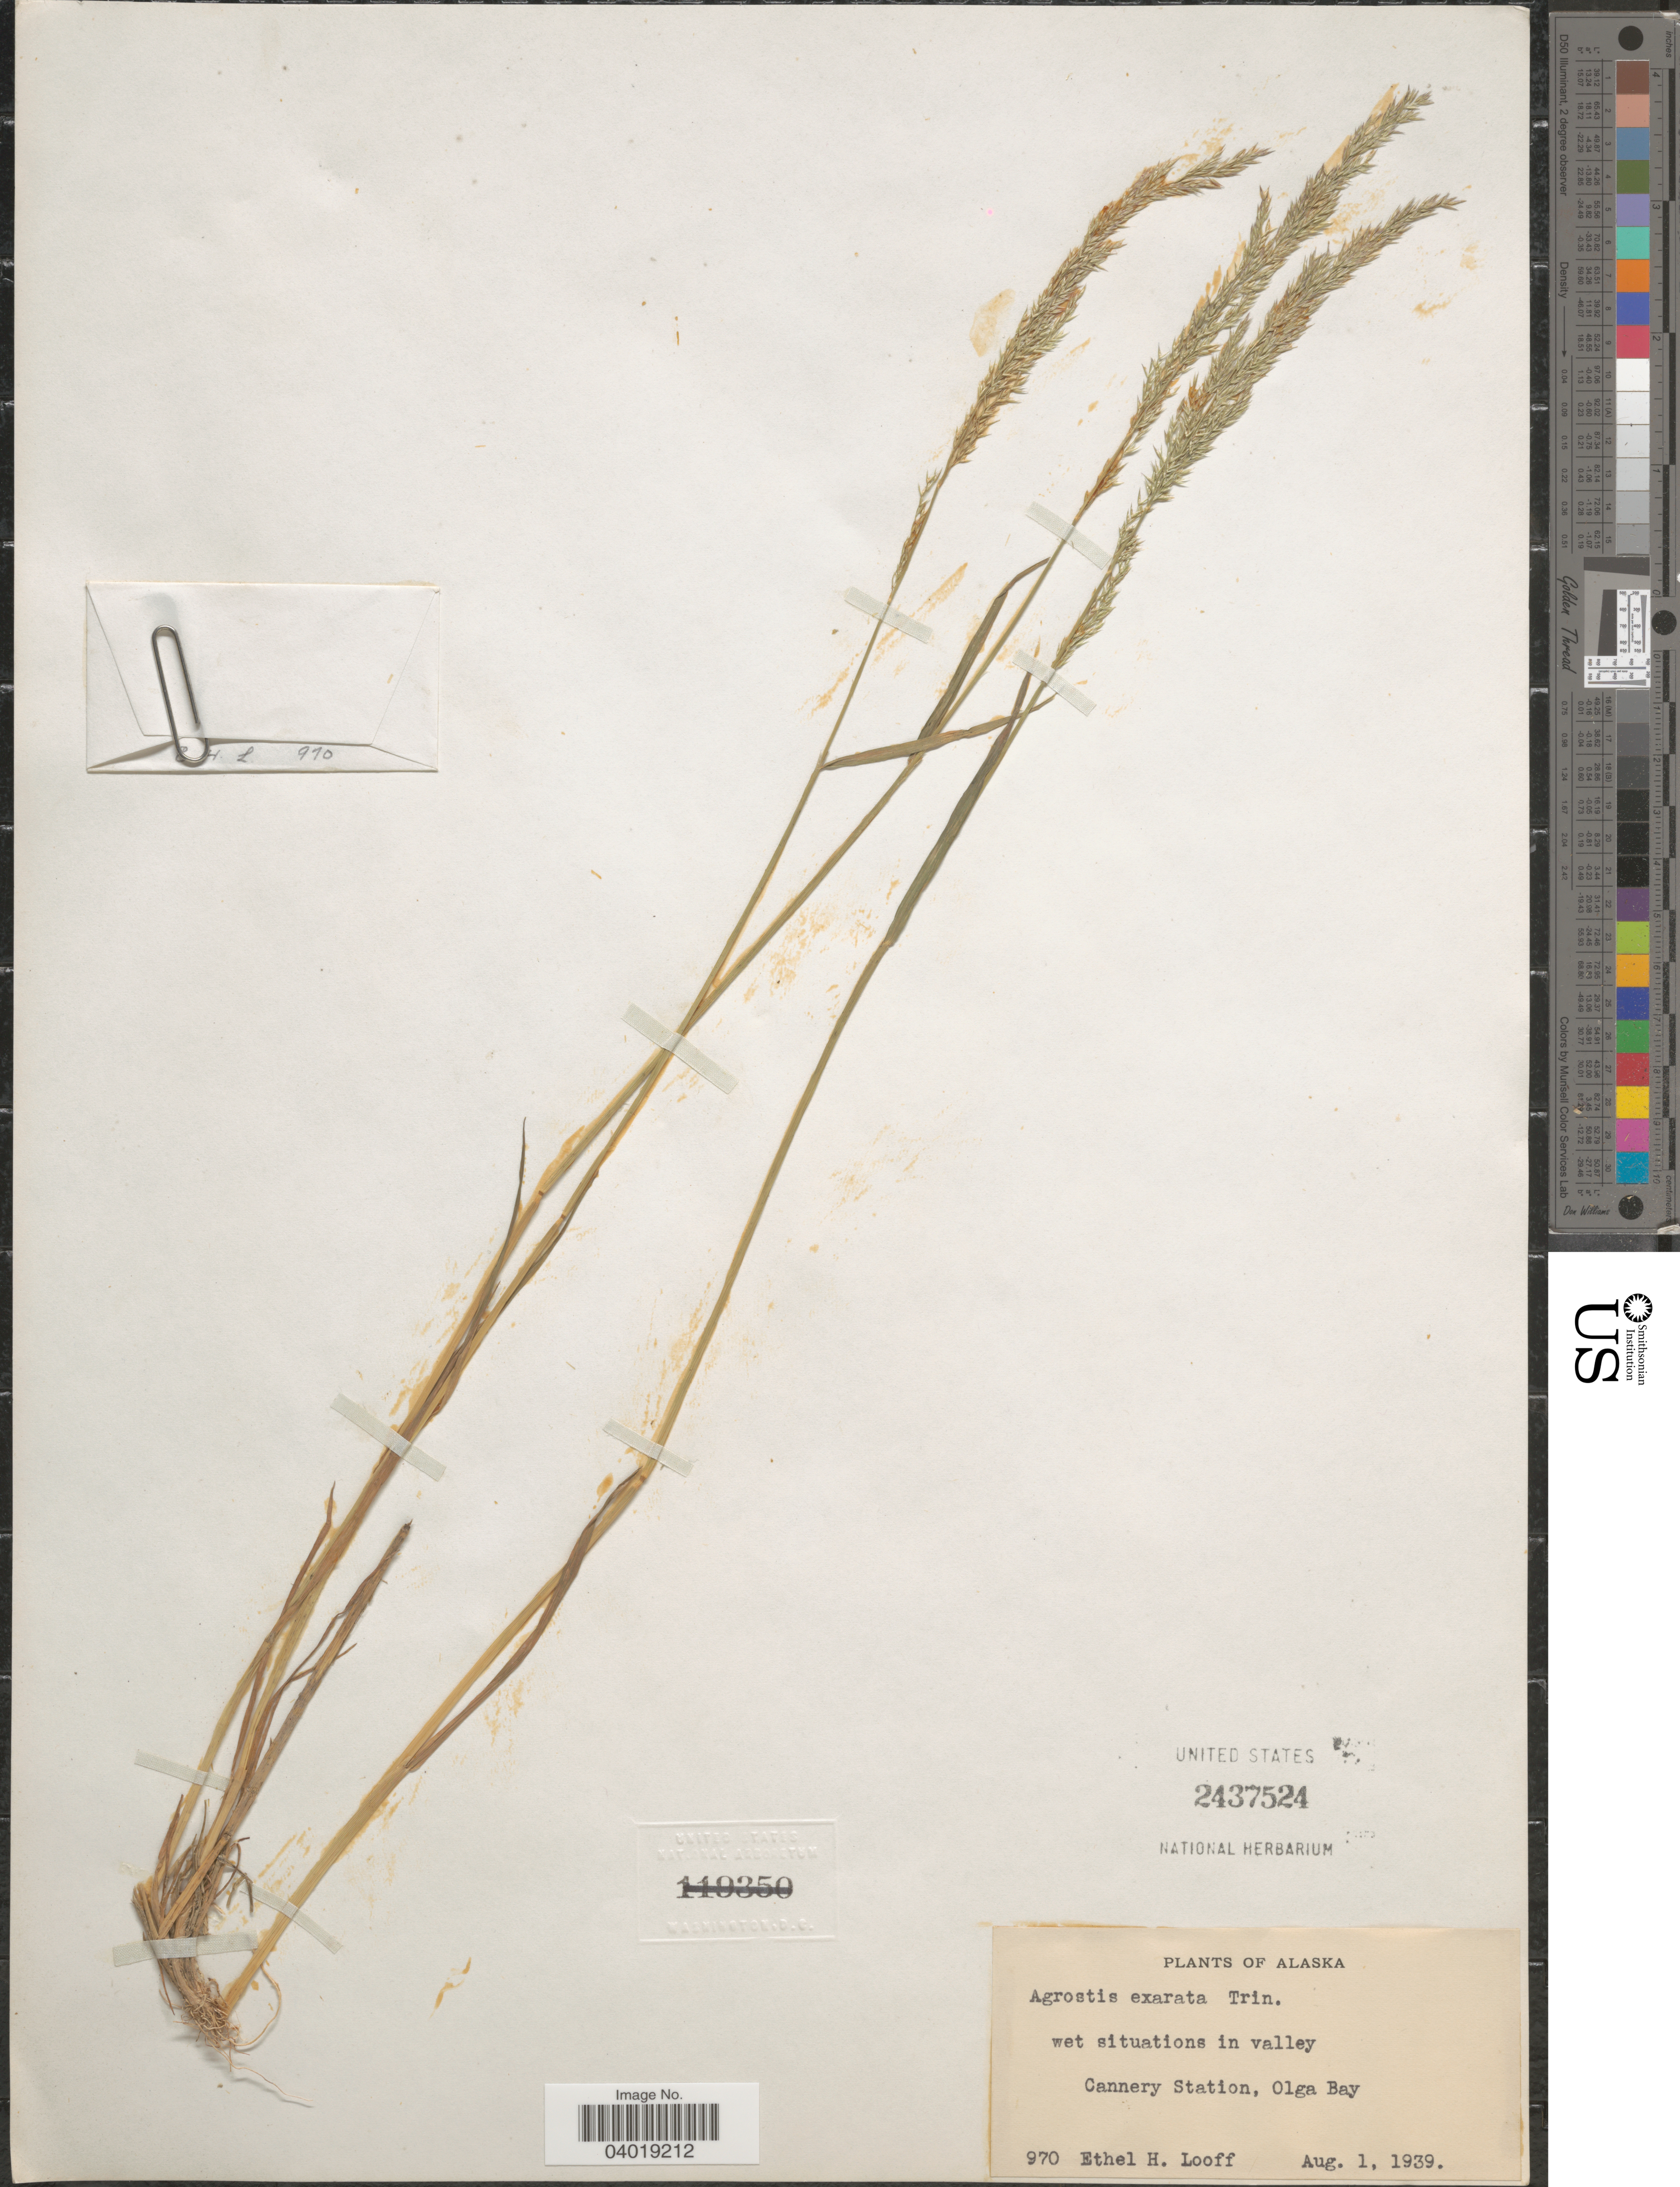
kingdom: Plantae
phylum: Tracheophyta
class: Liliopsida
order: Poales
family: Poaceae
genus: Agrostis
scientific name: Agrostis exarata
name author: Trin.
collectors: E. Looff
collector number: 970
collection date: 1939-08-01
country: United States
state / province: Alaska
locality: Cannery Station, Olga Bay.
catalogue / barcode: US 2437524